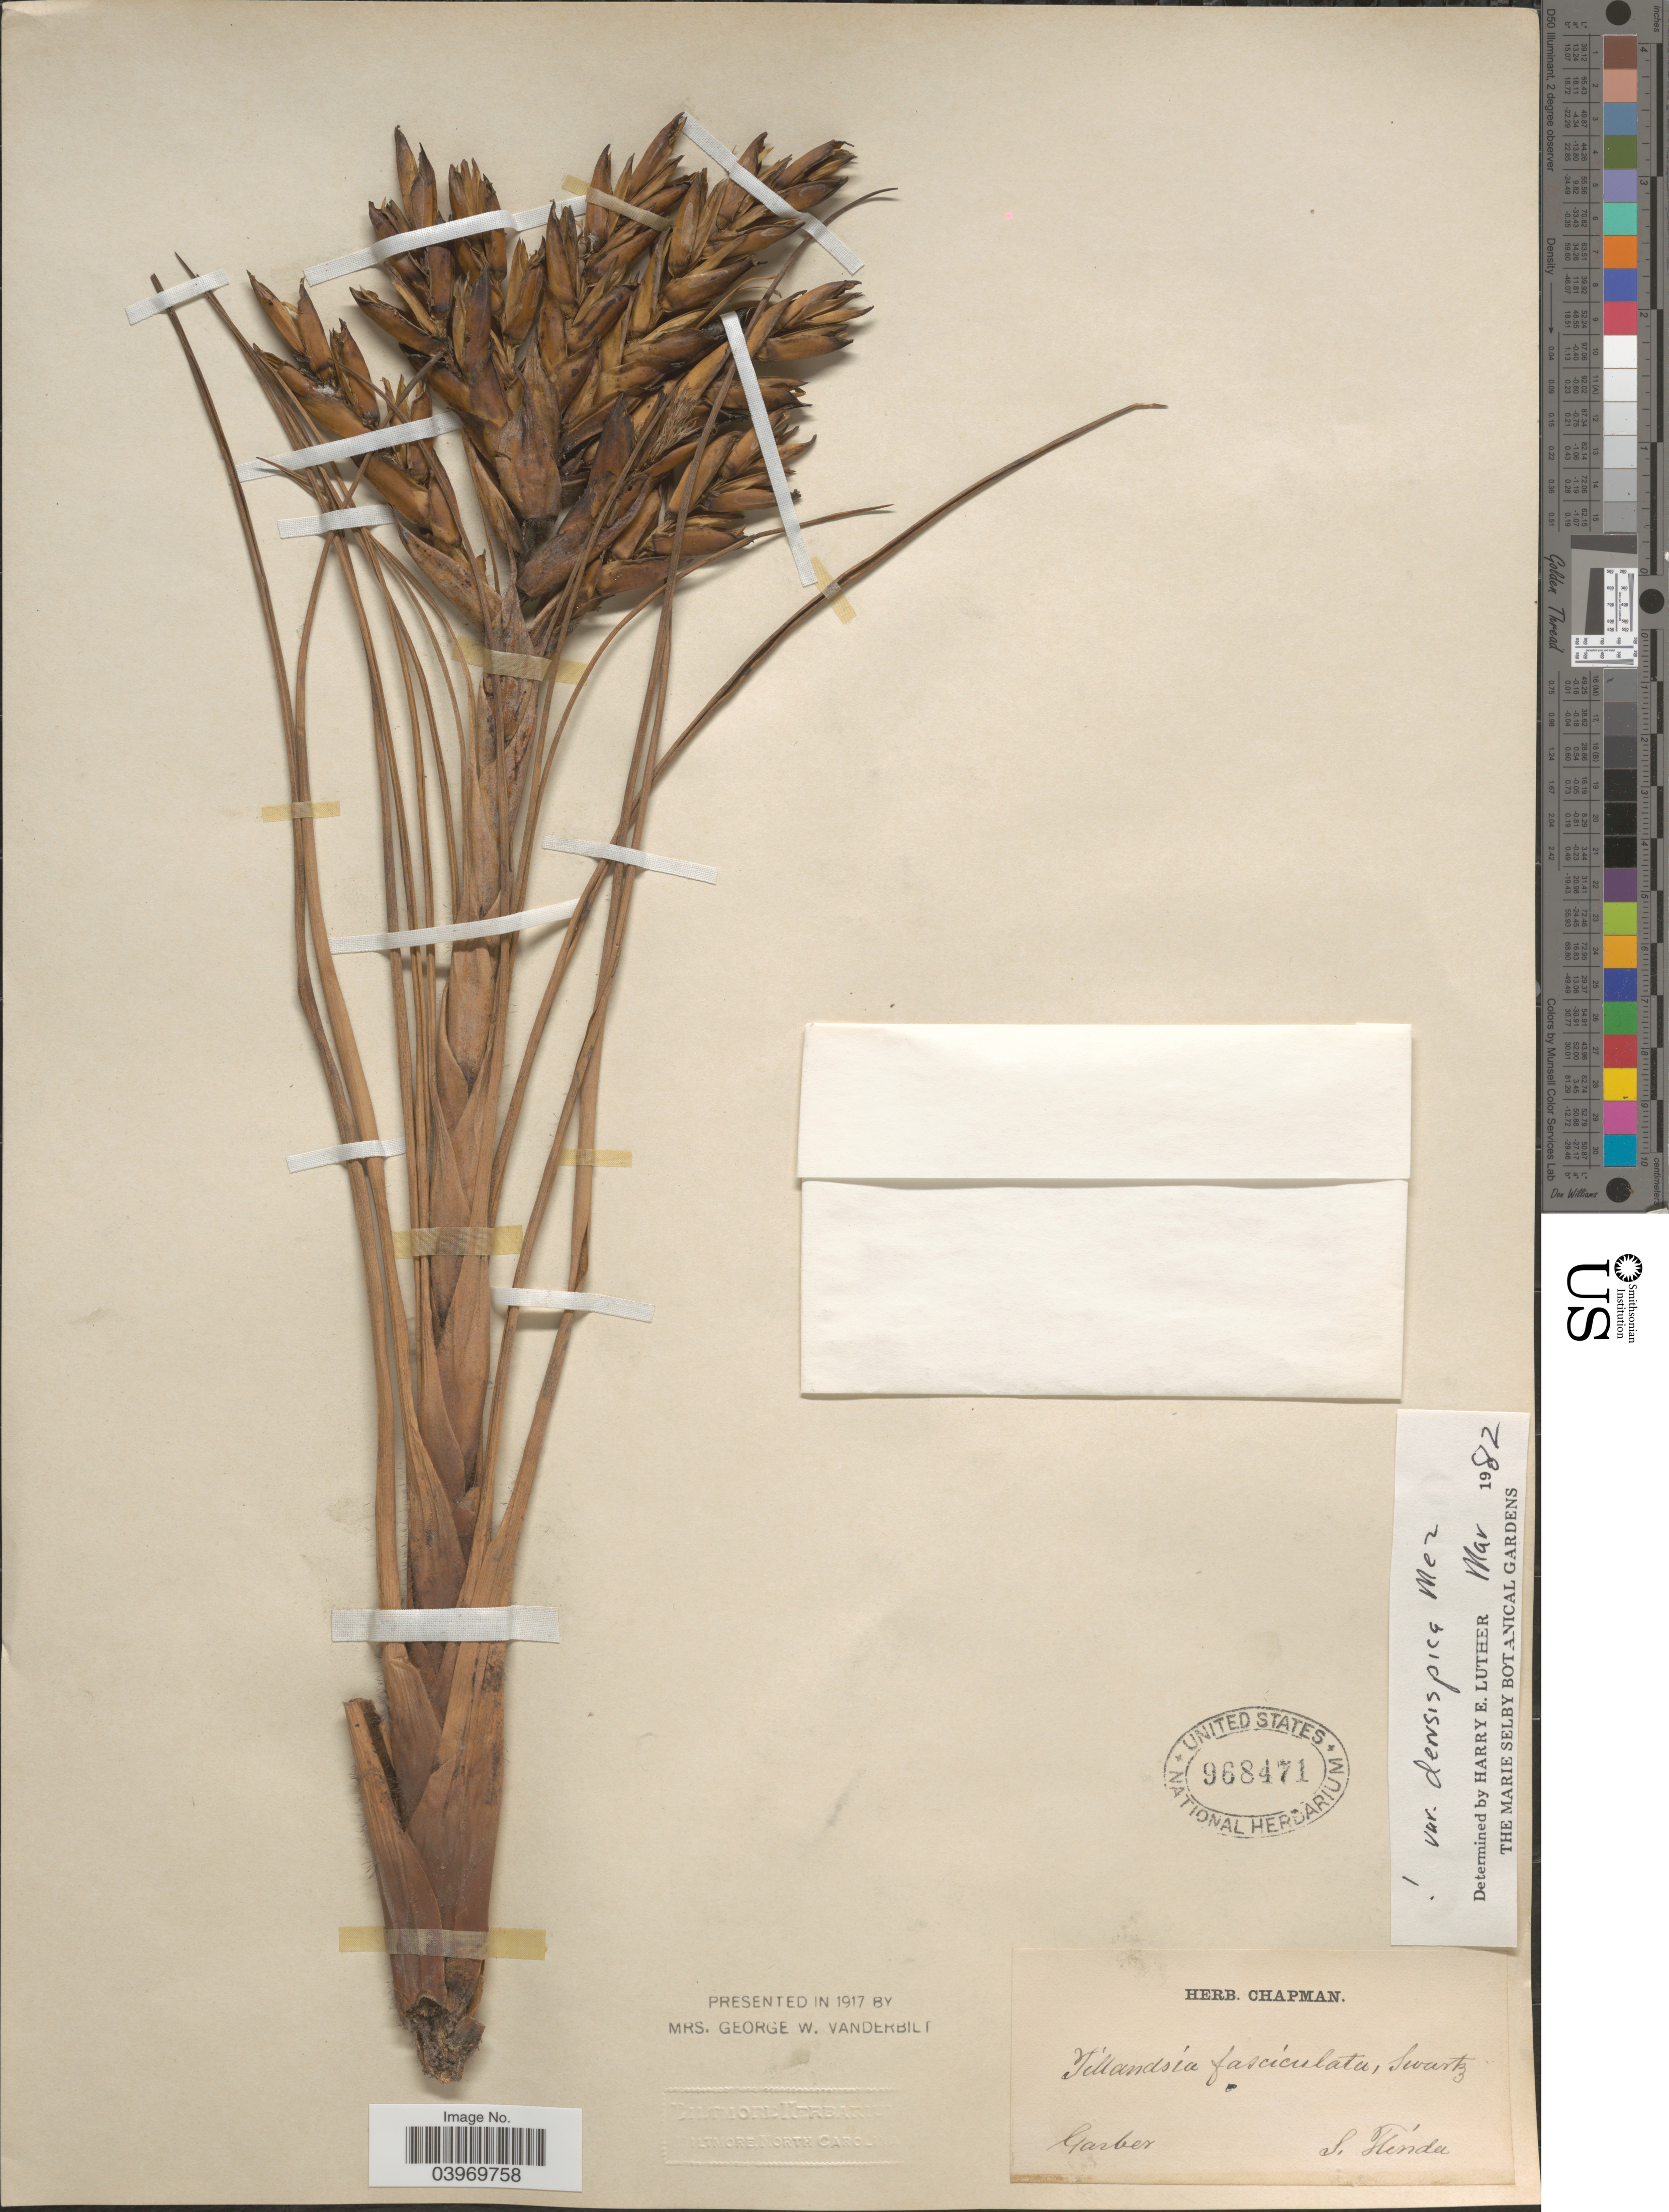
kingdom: Plantae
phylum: Tracheophyta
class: Liliopsida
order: Poales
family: Bromeliaceae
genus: Tillandsia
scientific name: Tillandsia fasciculata var. densispica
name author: Mez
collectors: -- Garber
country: United States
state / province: Florida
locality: S. Florida.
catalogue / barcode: US 968471